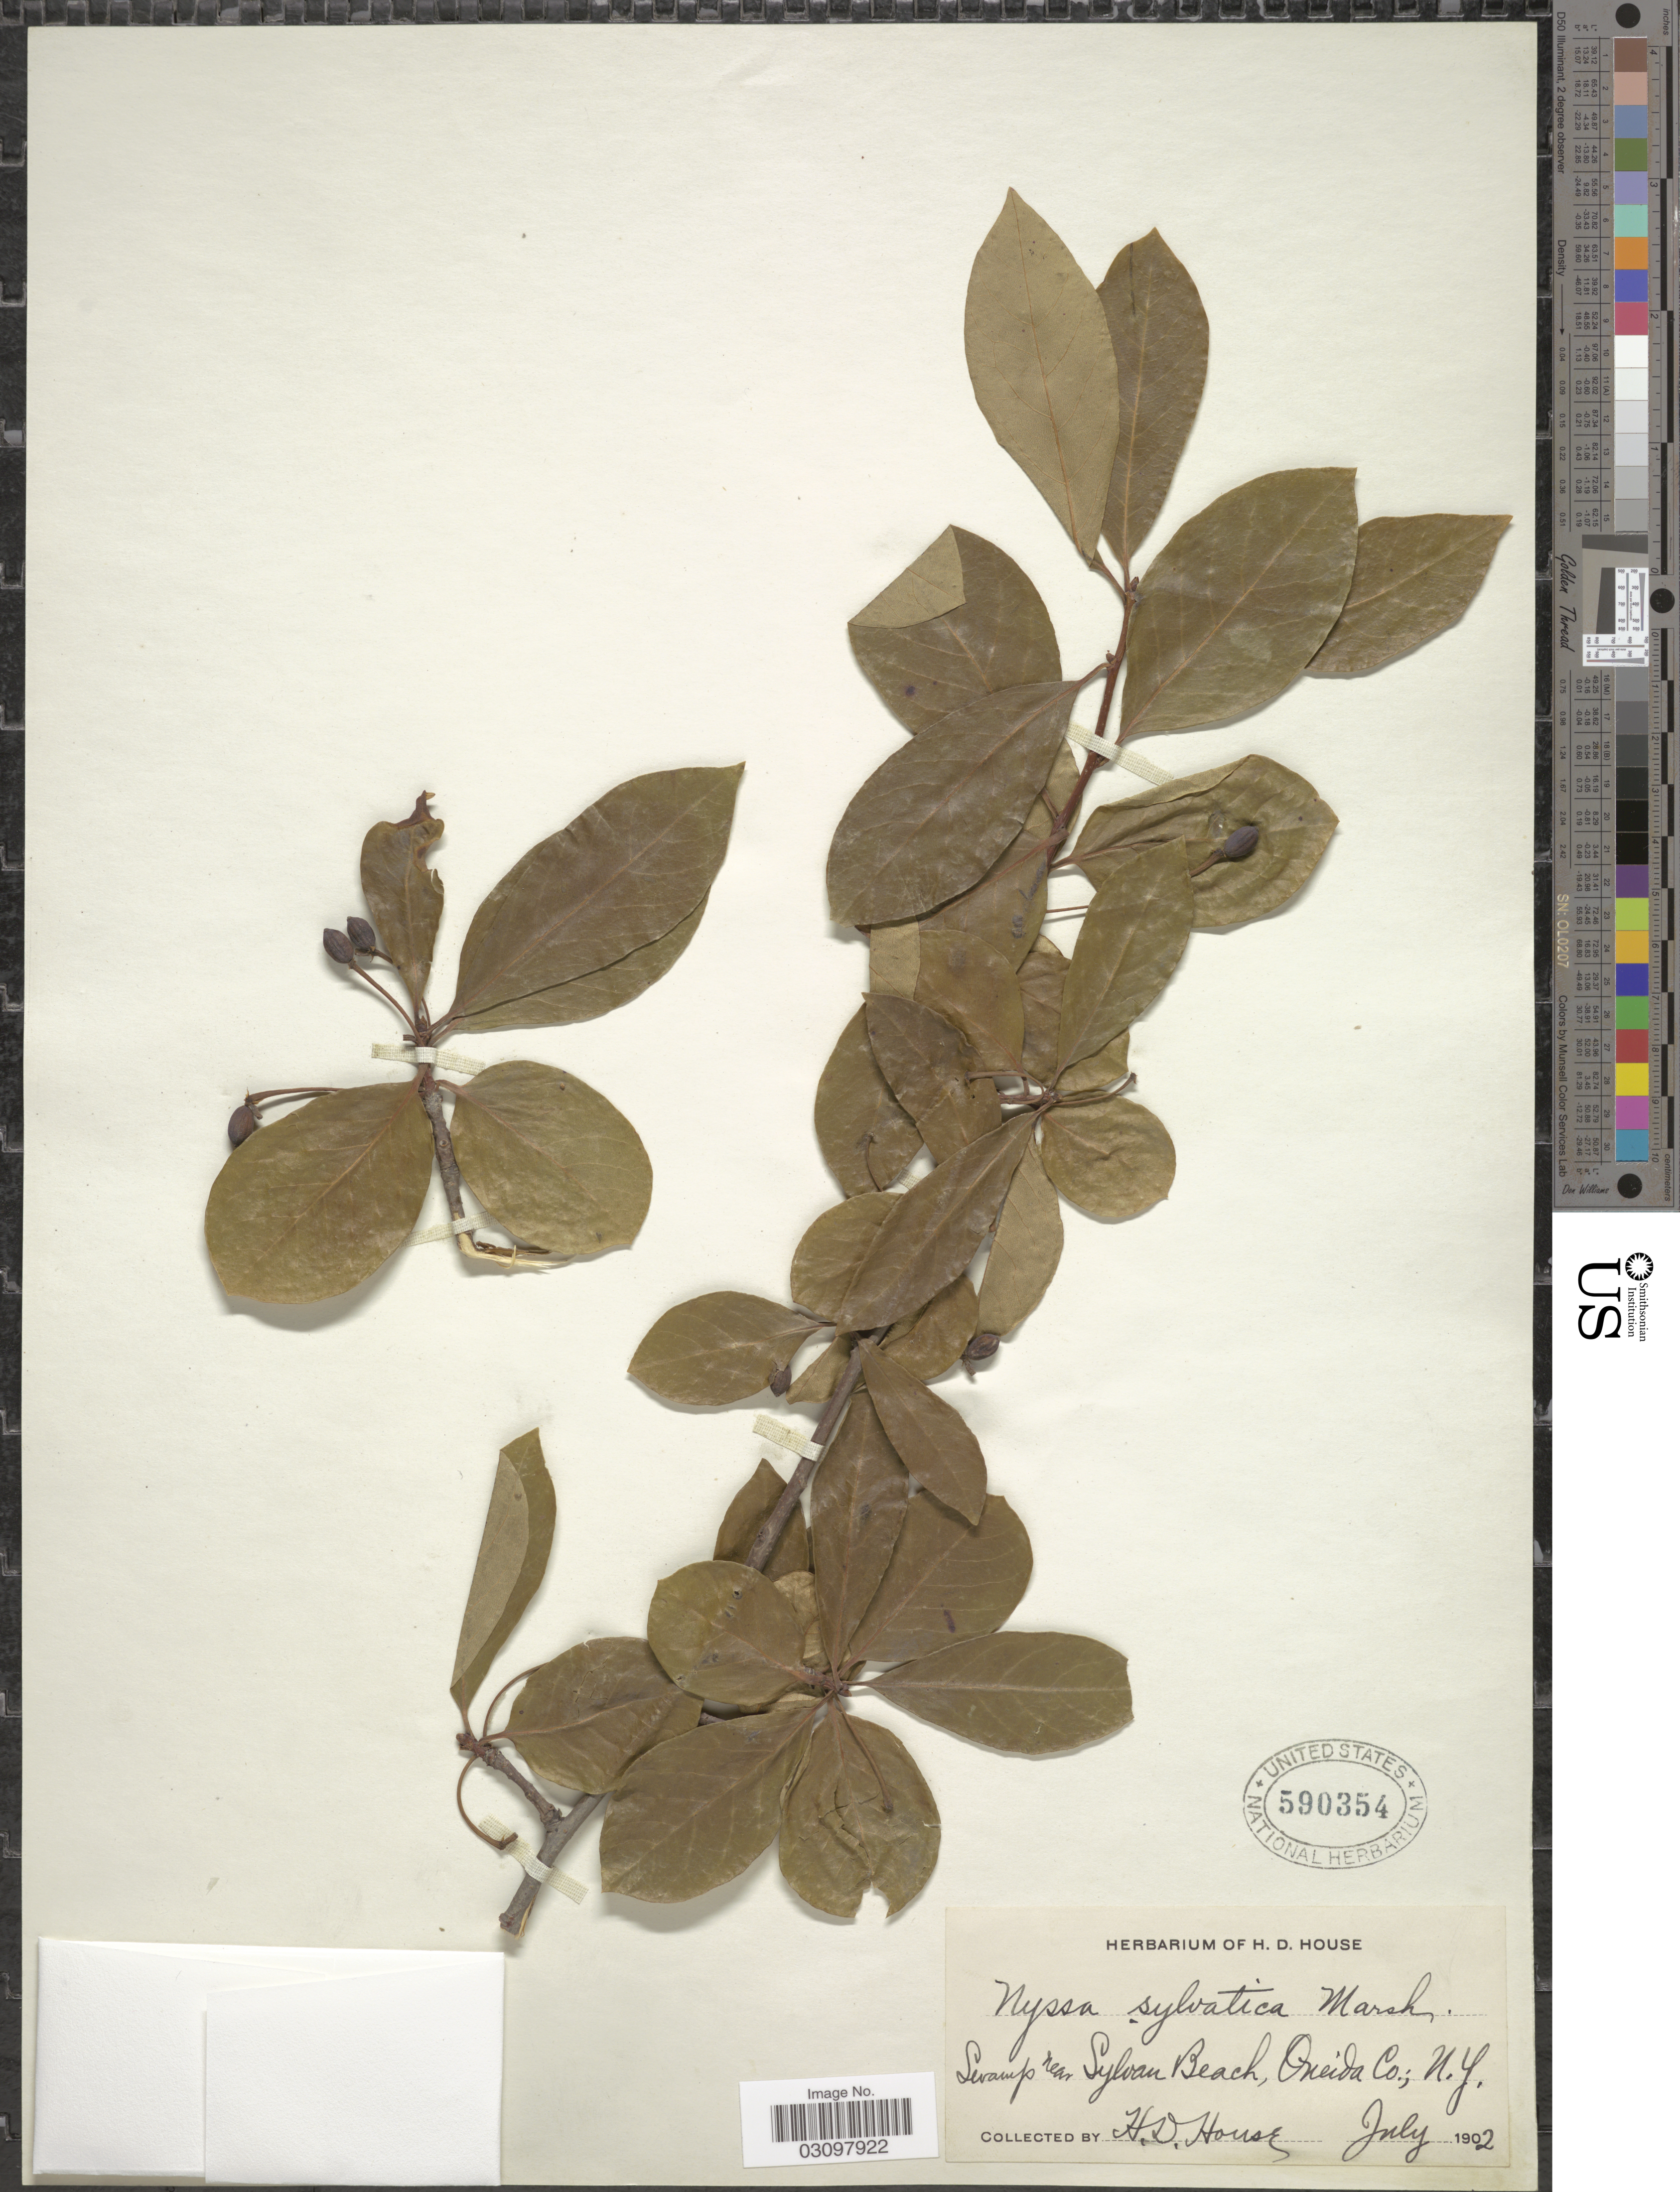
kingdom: Plantae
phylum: Tracheophyta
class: Magnoliopsida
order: Cornales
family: Nyssaceae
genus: Nyssa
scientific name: Nyssa sylvatica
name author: Marshall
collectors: H. D. House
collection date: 1902-07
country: United States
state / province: New York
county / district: Oneida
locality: Swamp near Sylvan Beach, Oneida Co.; N. Y.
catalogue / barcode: US 590354